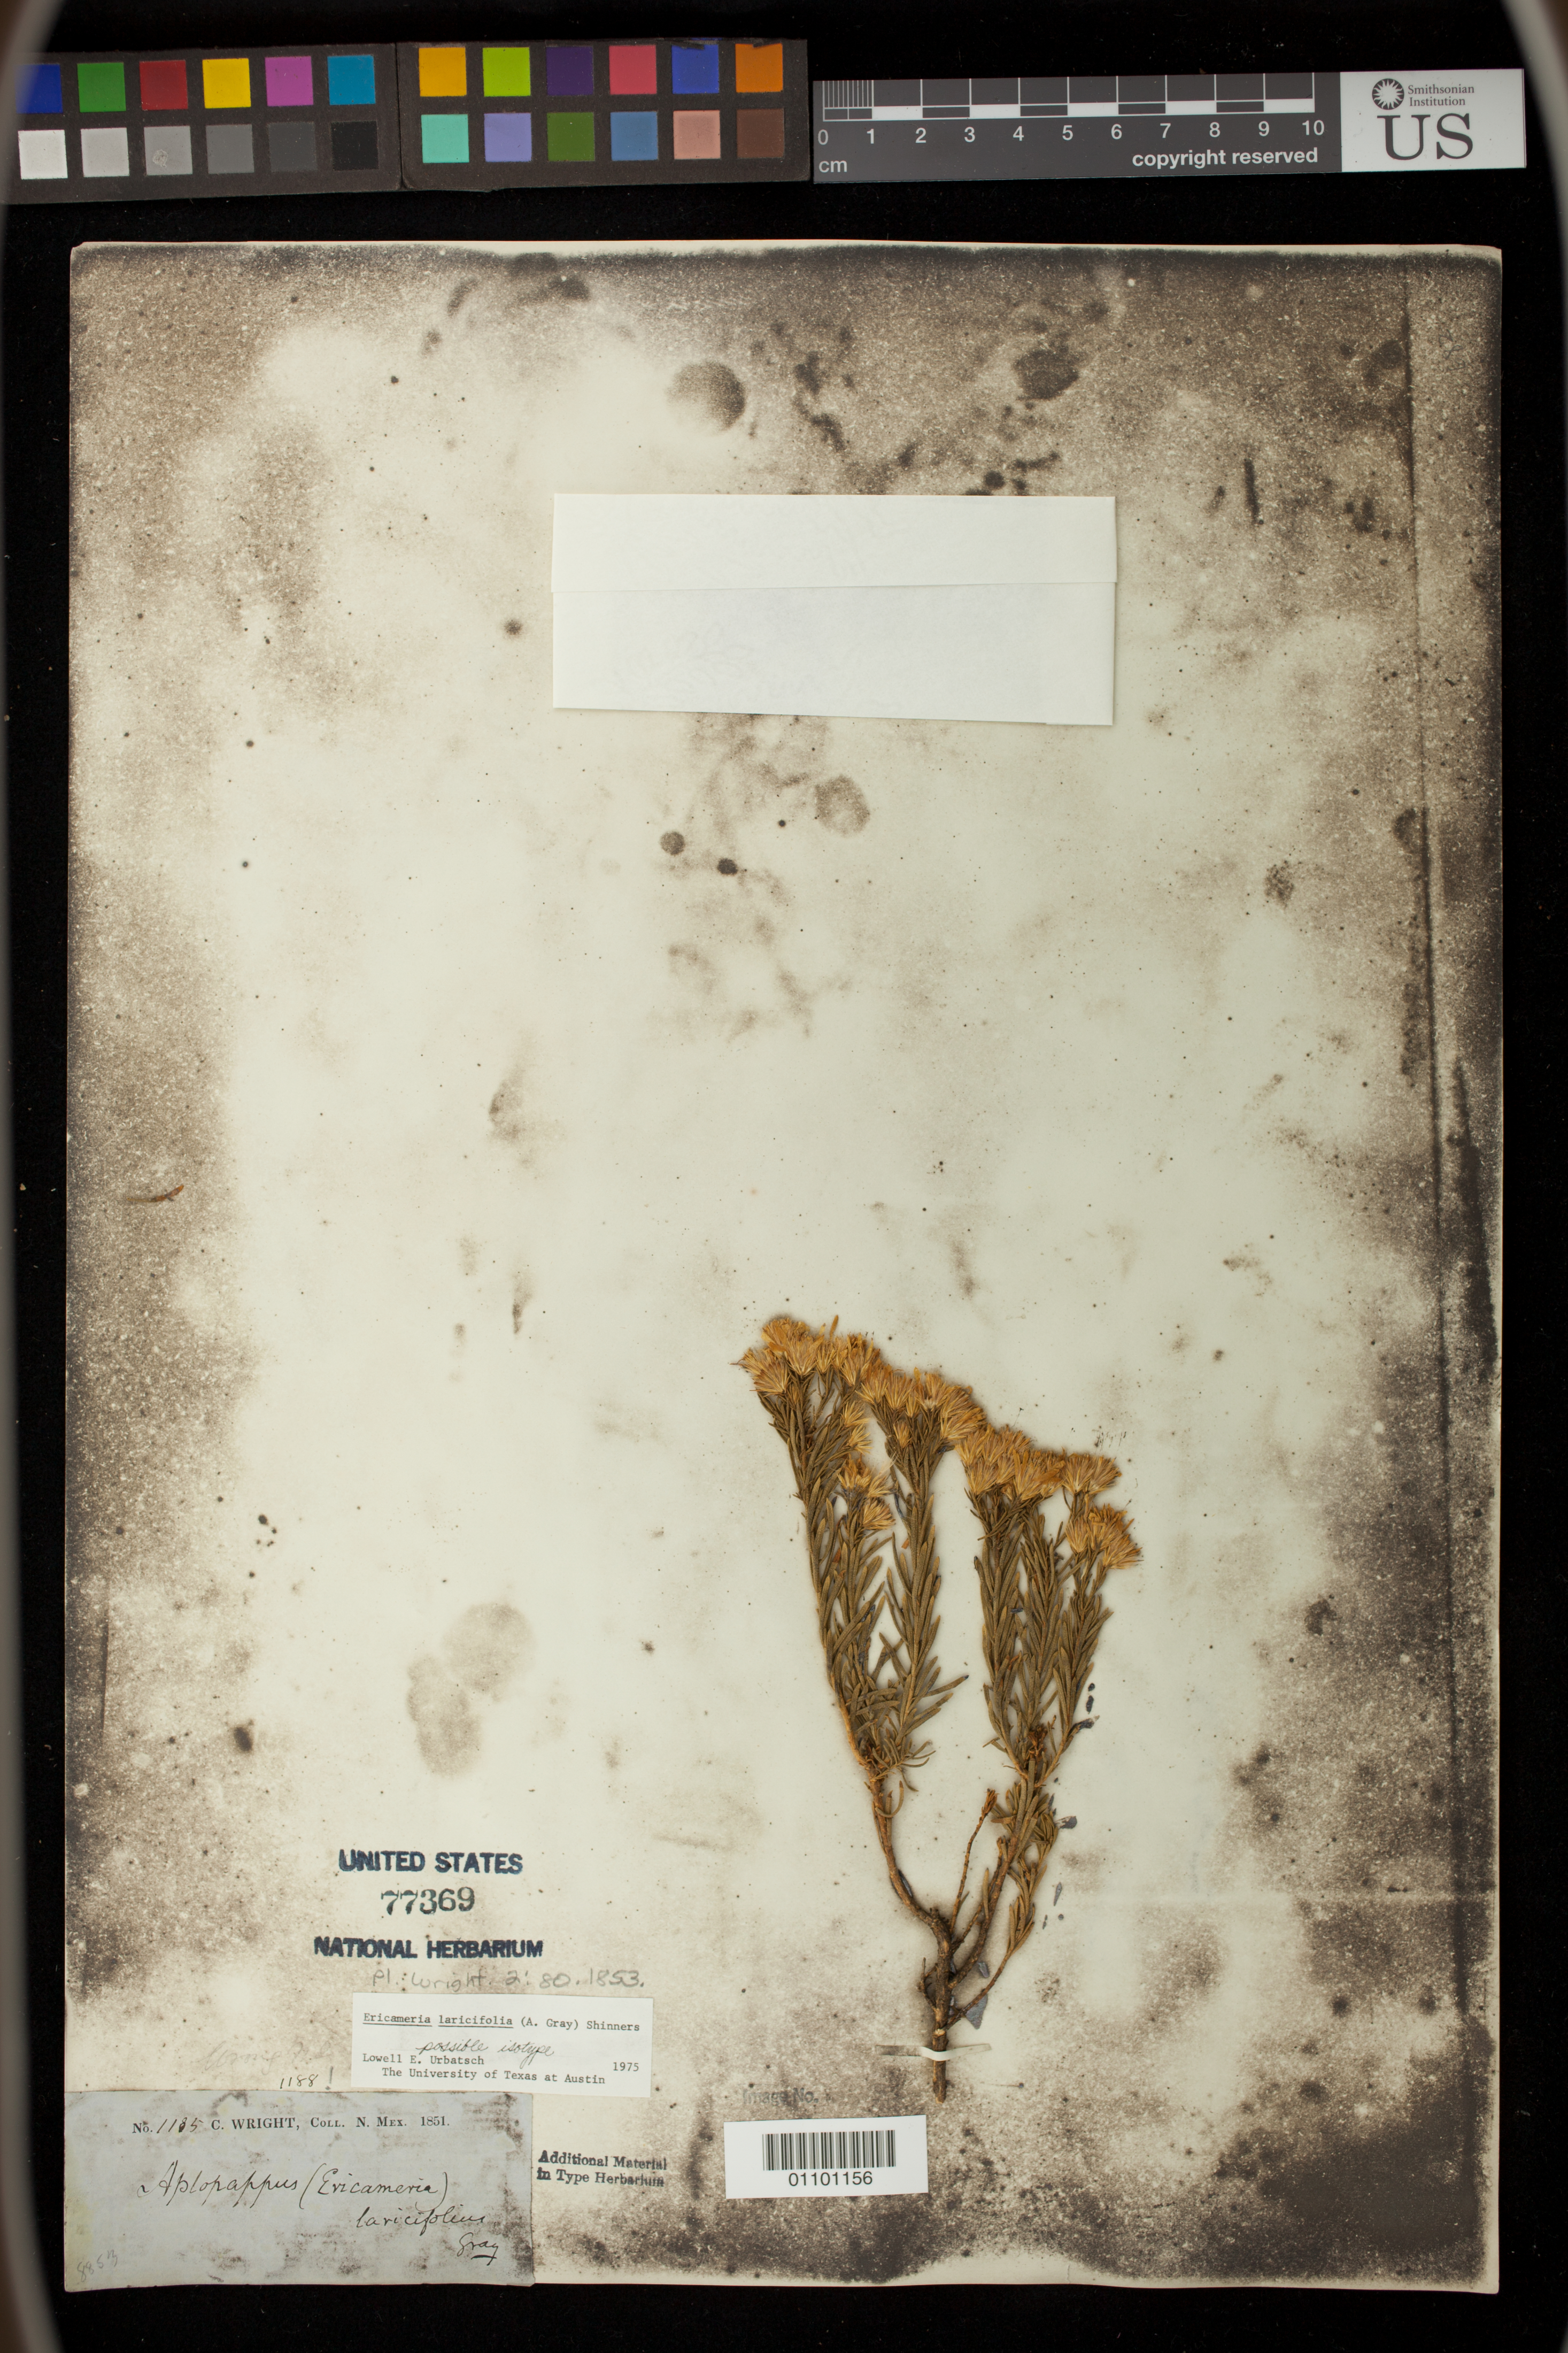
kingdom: Plantae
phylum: Tracheophyta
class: Magnoliopsida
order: Asterales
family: Asteraceae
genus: Haplopappus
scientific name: Haplopappus laricifolius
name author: A. Gray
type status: Type Collection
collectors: C. Wright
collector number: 1185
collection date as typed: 1851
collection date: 1851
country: Mexico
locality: Northern Mexico.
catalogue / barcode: US 77369